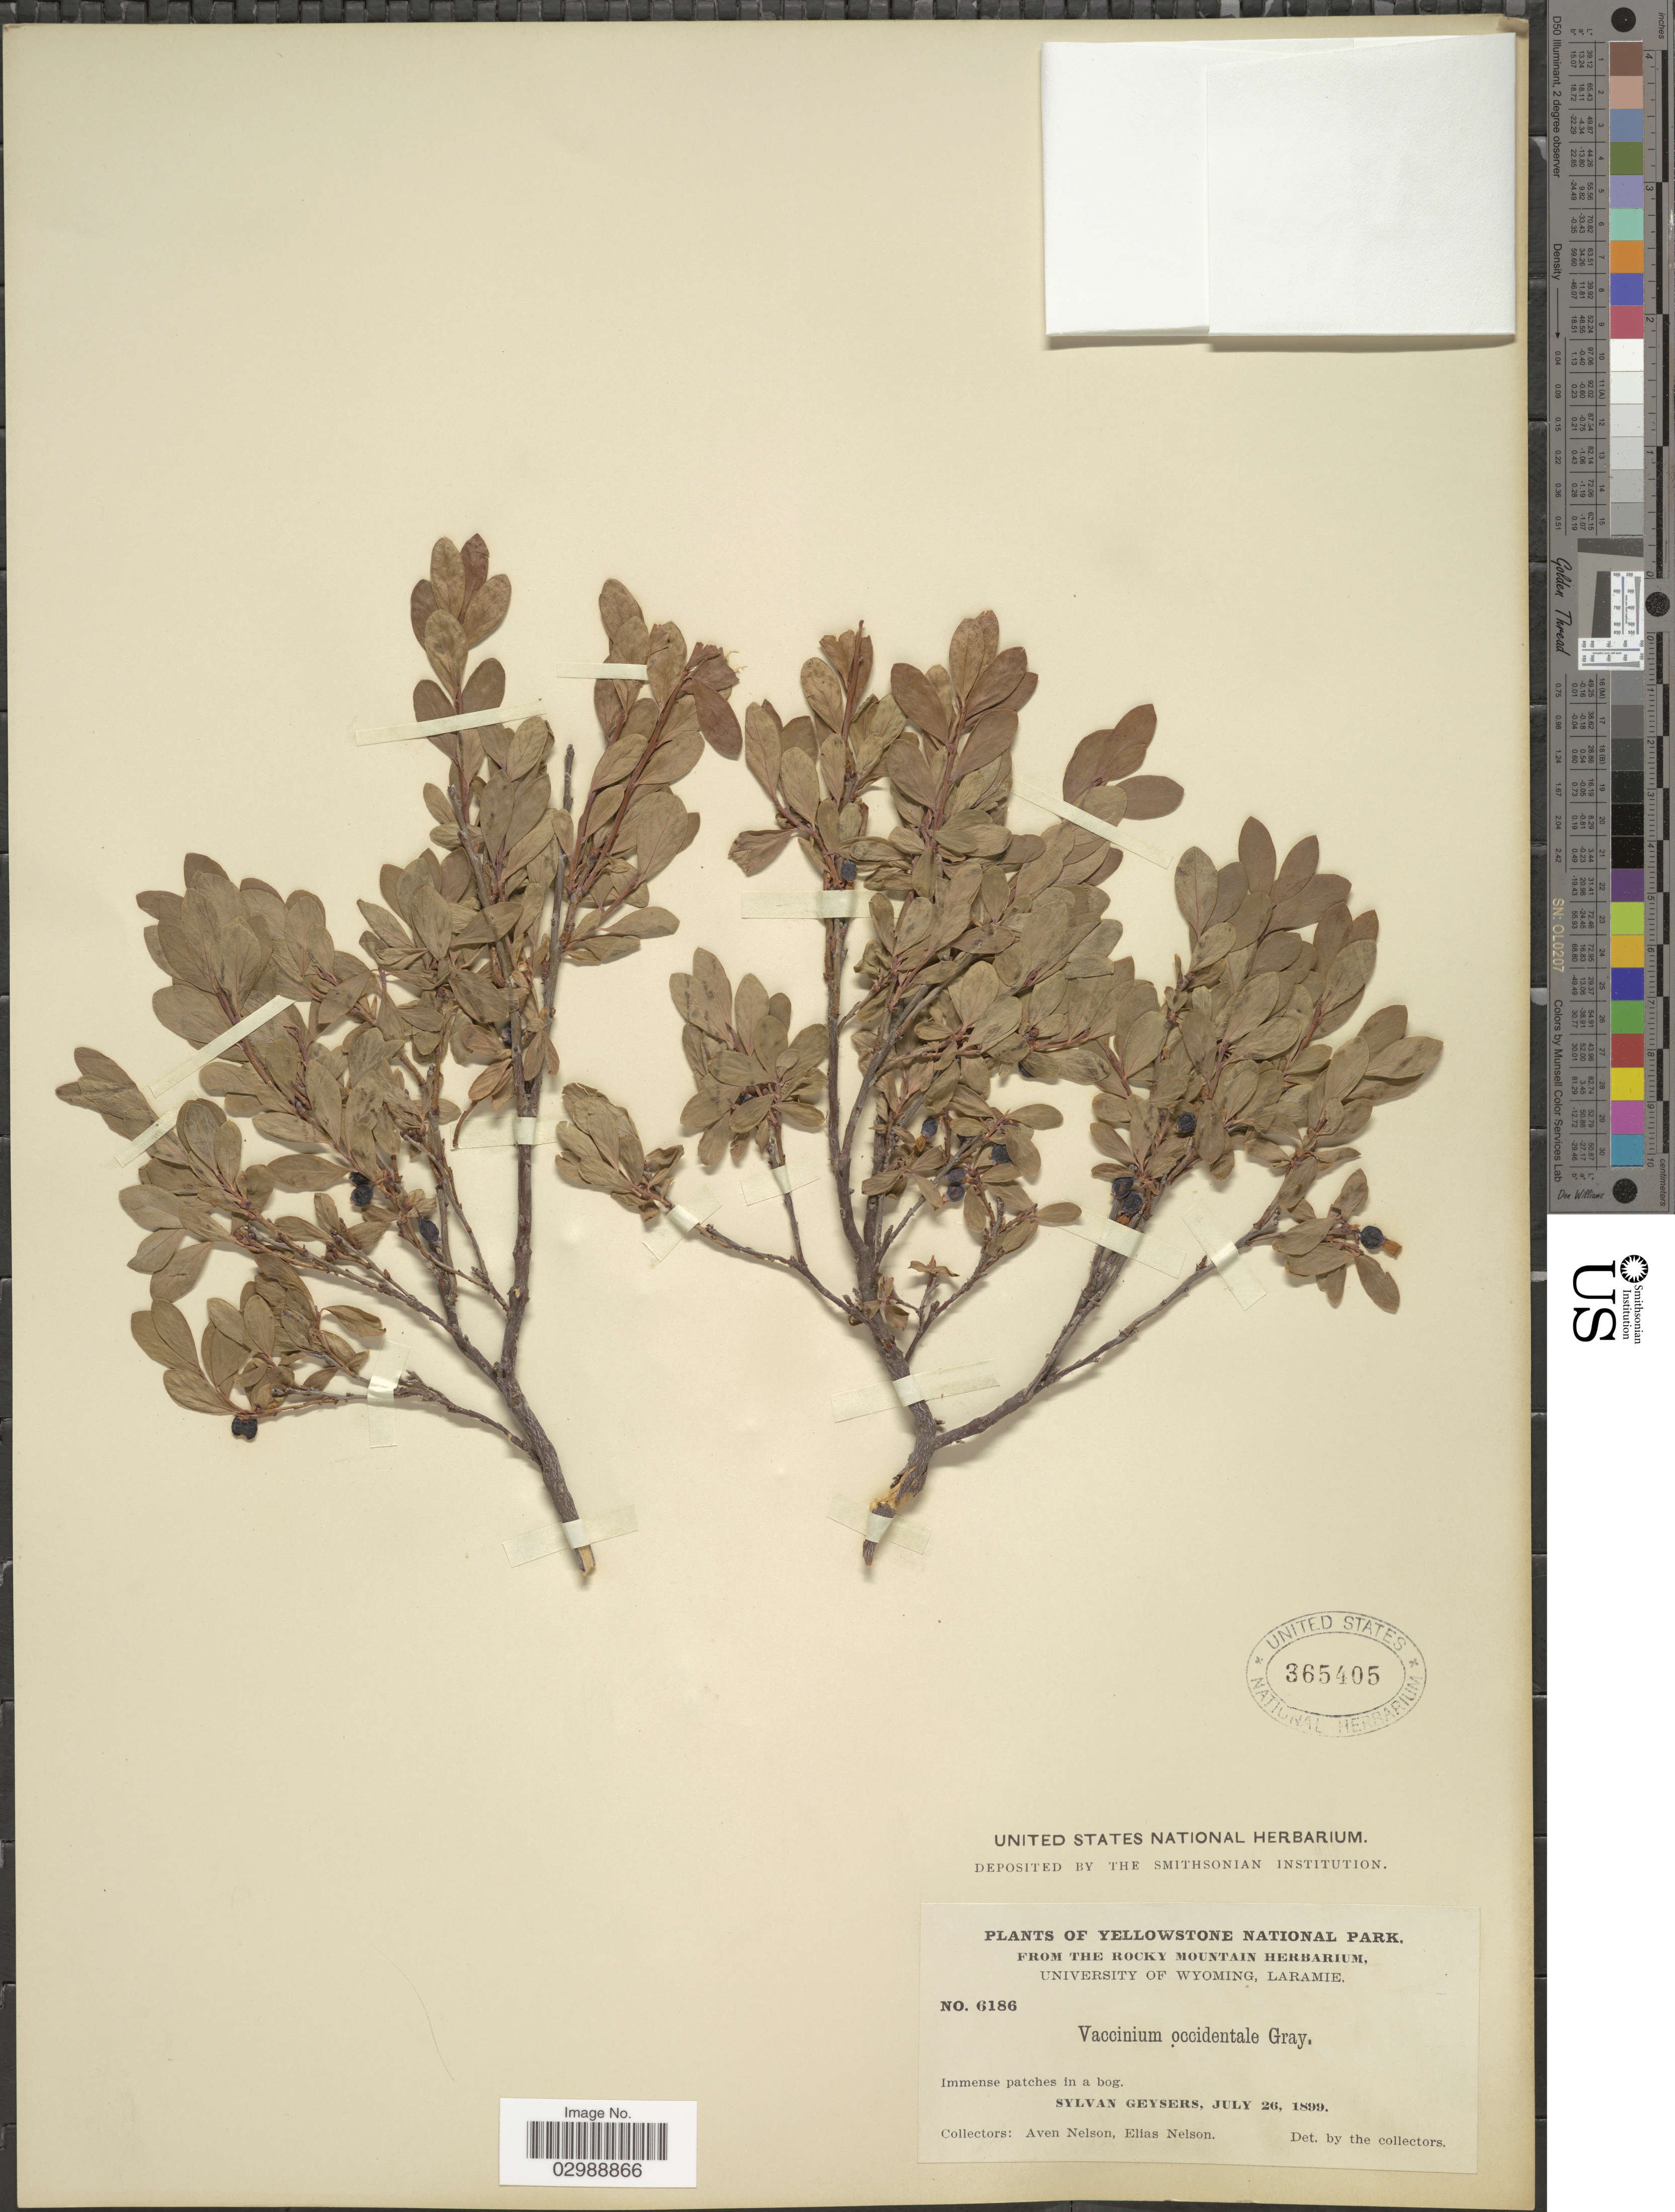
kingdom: Plantae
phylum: Tracheophyta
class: Magnoliopsida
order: Ericales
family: Ericaceae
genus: Vaccinium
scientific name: Vaccinium occidentale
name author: A. Gray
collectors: A. Nelson & E. Nelson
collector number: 6186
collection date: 1899-07-26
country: United States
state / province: Wyoming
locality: Yellowstone National Park. Sylvan Geysers.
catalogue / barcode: US 365405